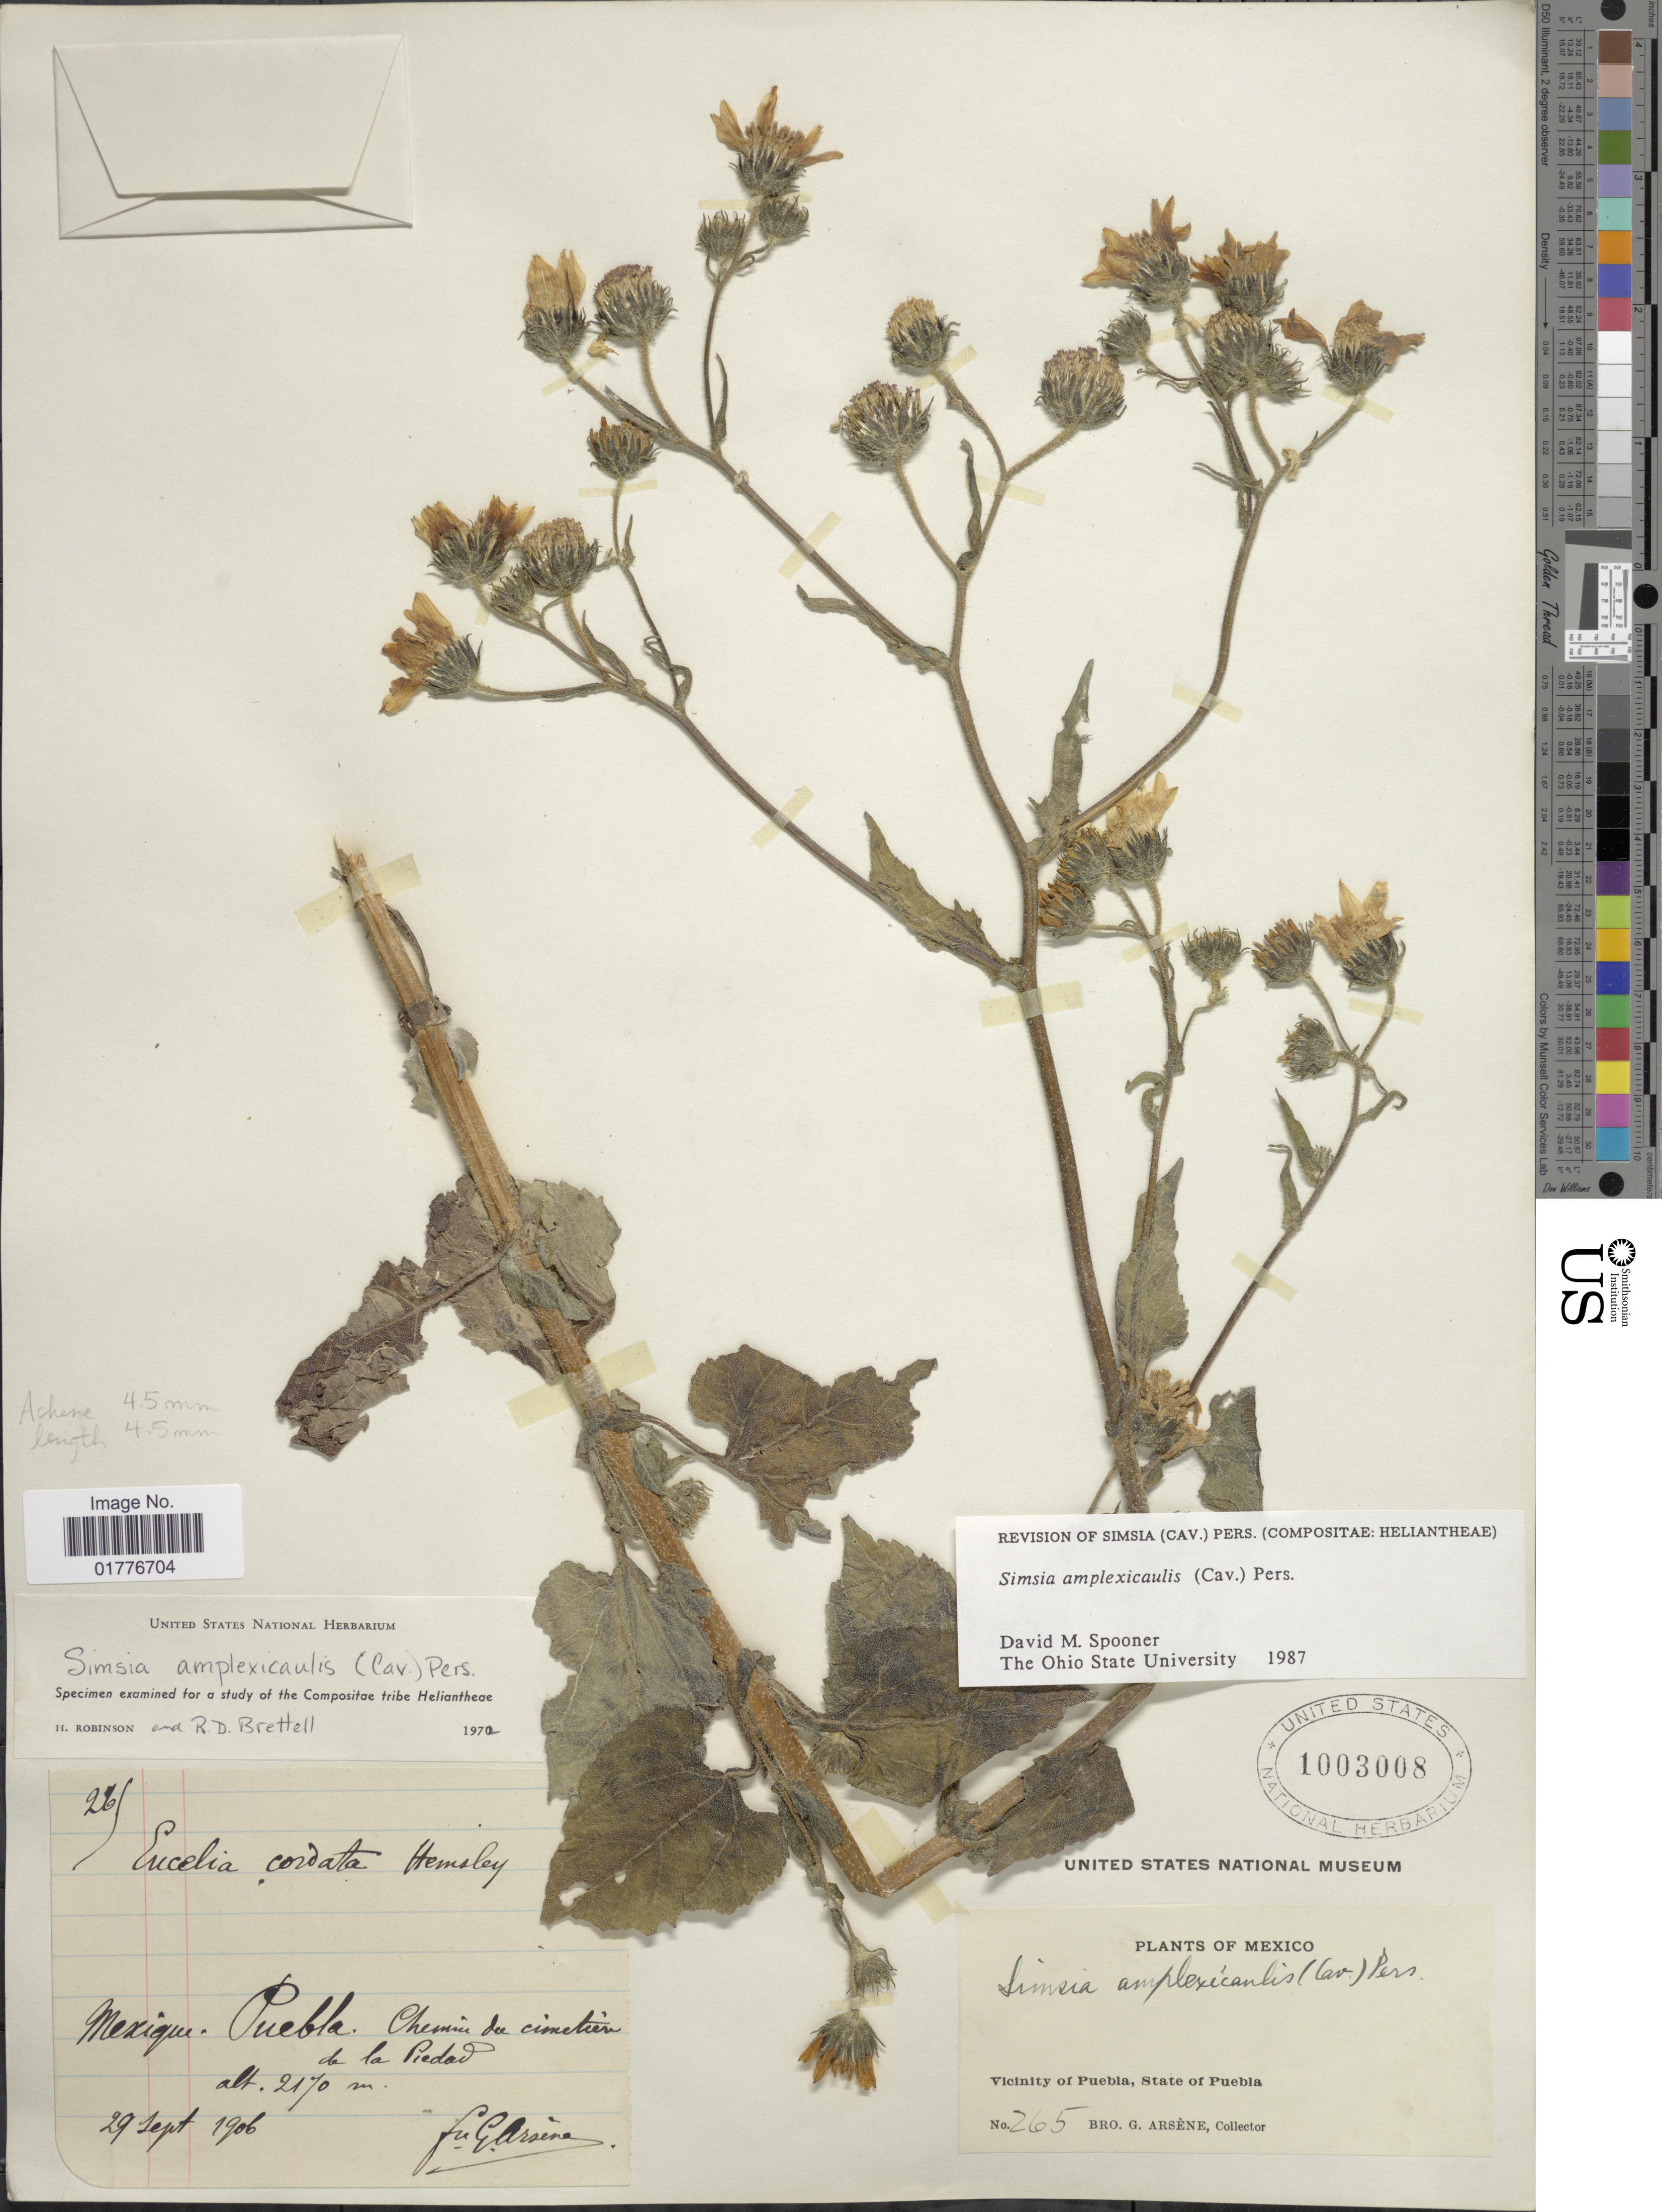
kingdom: Plantae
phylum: Tracheophyta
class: Magnoliopsida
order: Asterales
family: Asteraceae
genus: Simsia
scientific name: Simsia amplexicaulis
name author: (Cav.) Pers.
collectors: Bro. G. Arsène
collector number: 265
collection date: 1906-09-29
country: Mexico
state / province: Puebla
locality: State of Puebla, Chemin du cimetière de la Piedad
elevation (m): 2170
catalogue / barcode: US 1003008